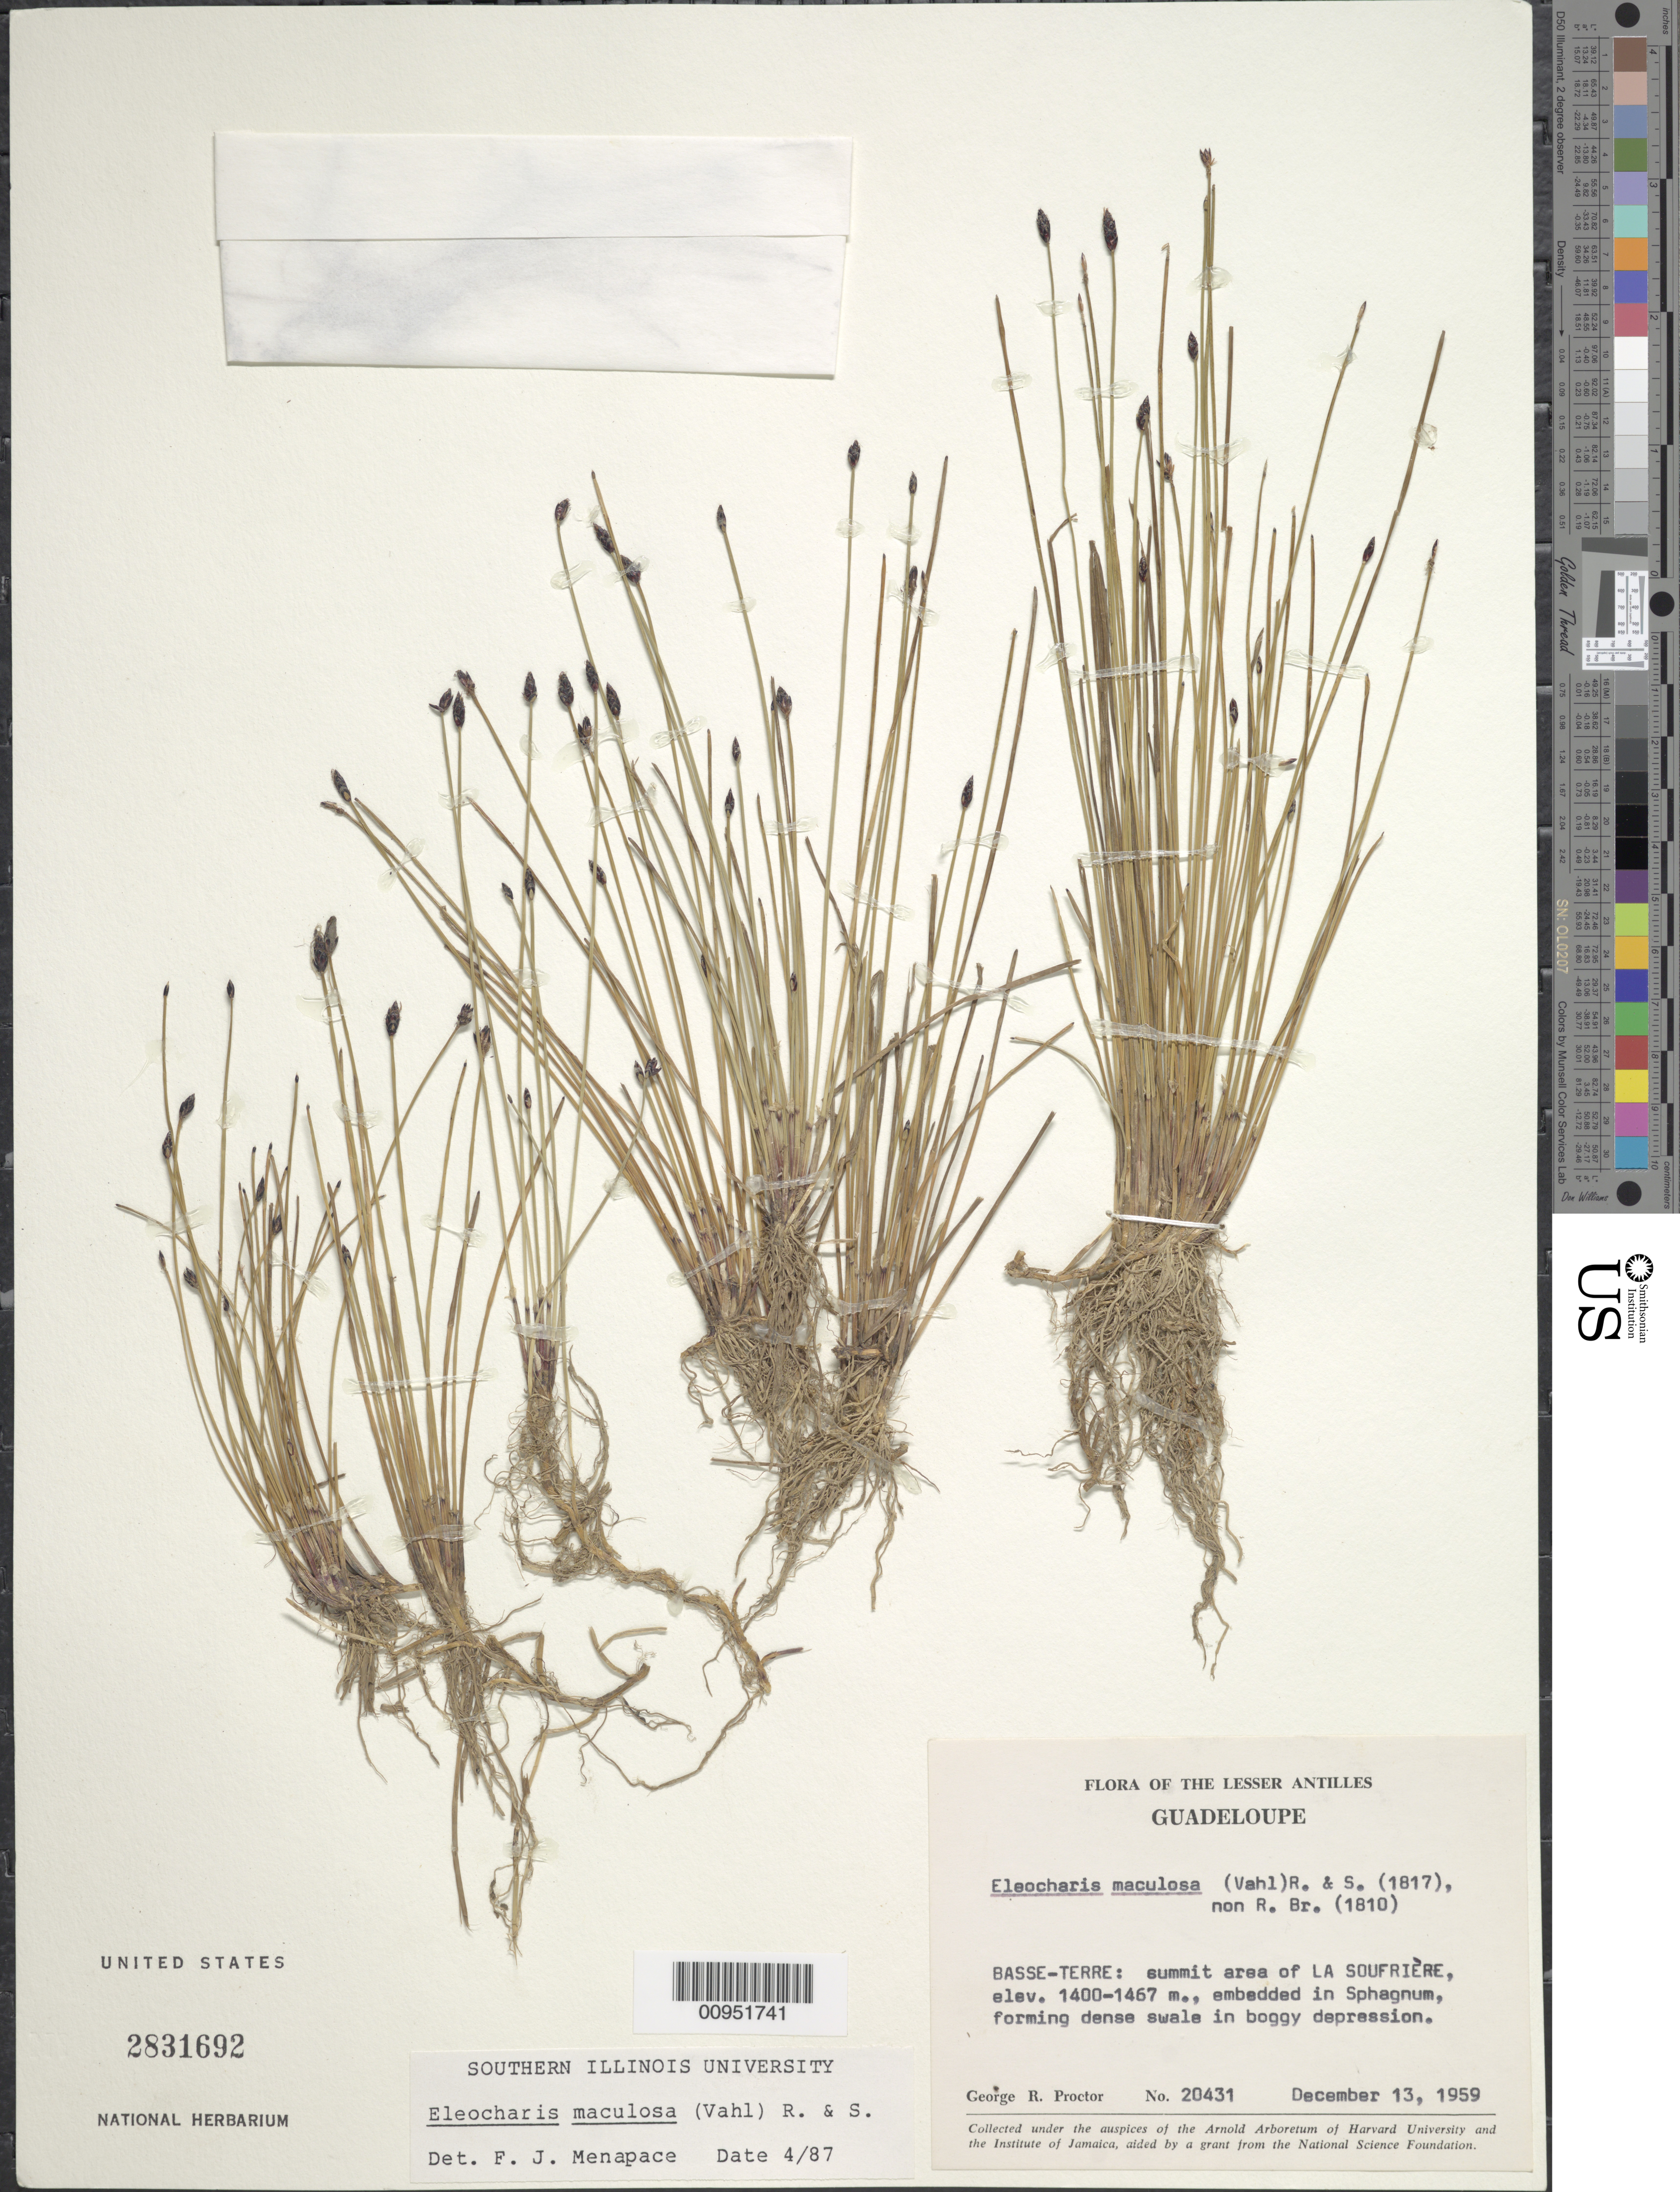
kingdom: Plantae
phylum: Tracheophyta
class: Liliopsida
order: Poales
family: Cyperaceae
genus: Eleocharis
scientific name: Eleocharis maculosa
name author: (Vahl) Roem. & Schult.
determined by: Menapace, F. J.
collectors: G. R. Proctor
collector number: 20431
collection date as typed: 13 Dec 1959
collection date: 1959-12-13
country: Guadeloupe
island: Basse Terre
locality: Basse-Terre, summit area of La Soufrière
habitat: Embedded in sphagnum in boggy depression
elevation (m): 1400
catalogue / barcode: US 2831692